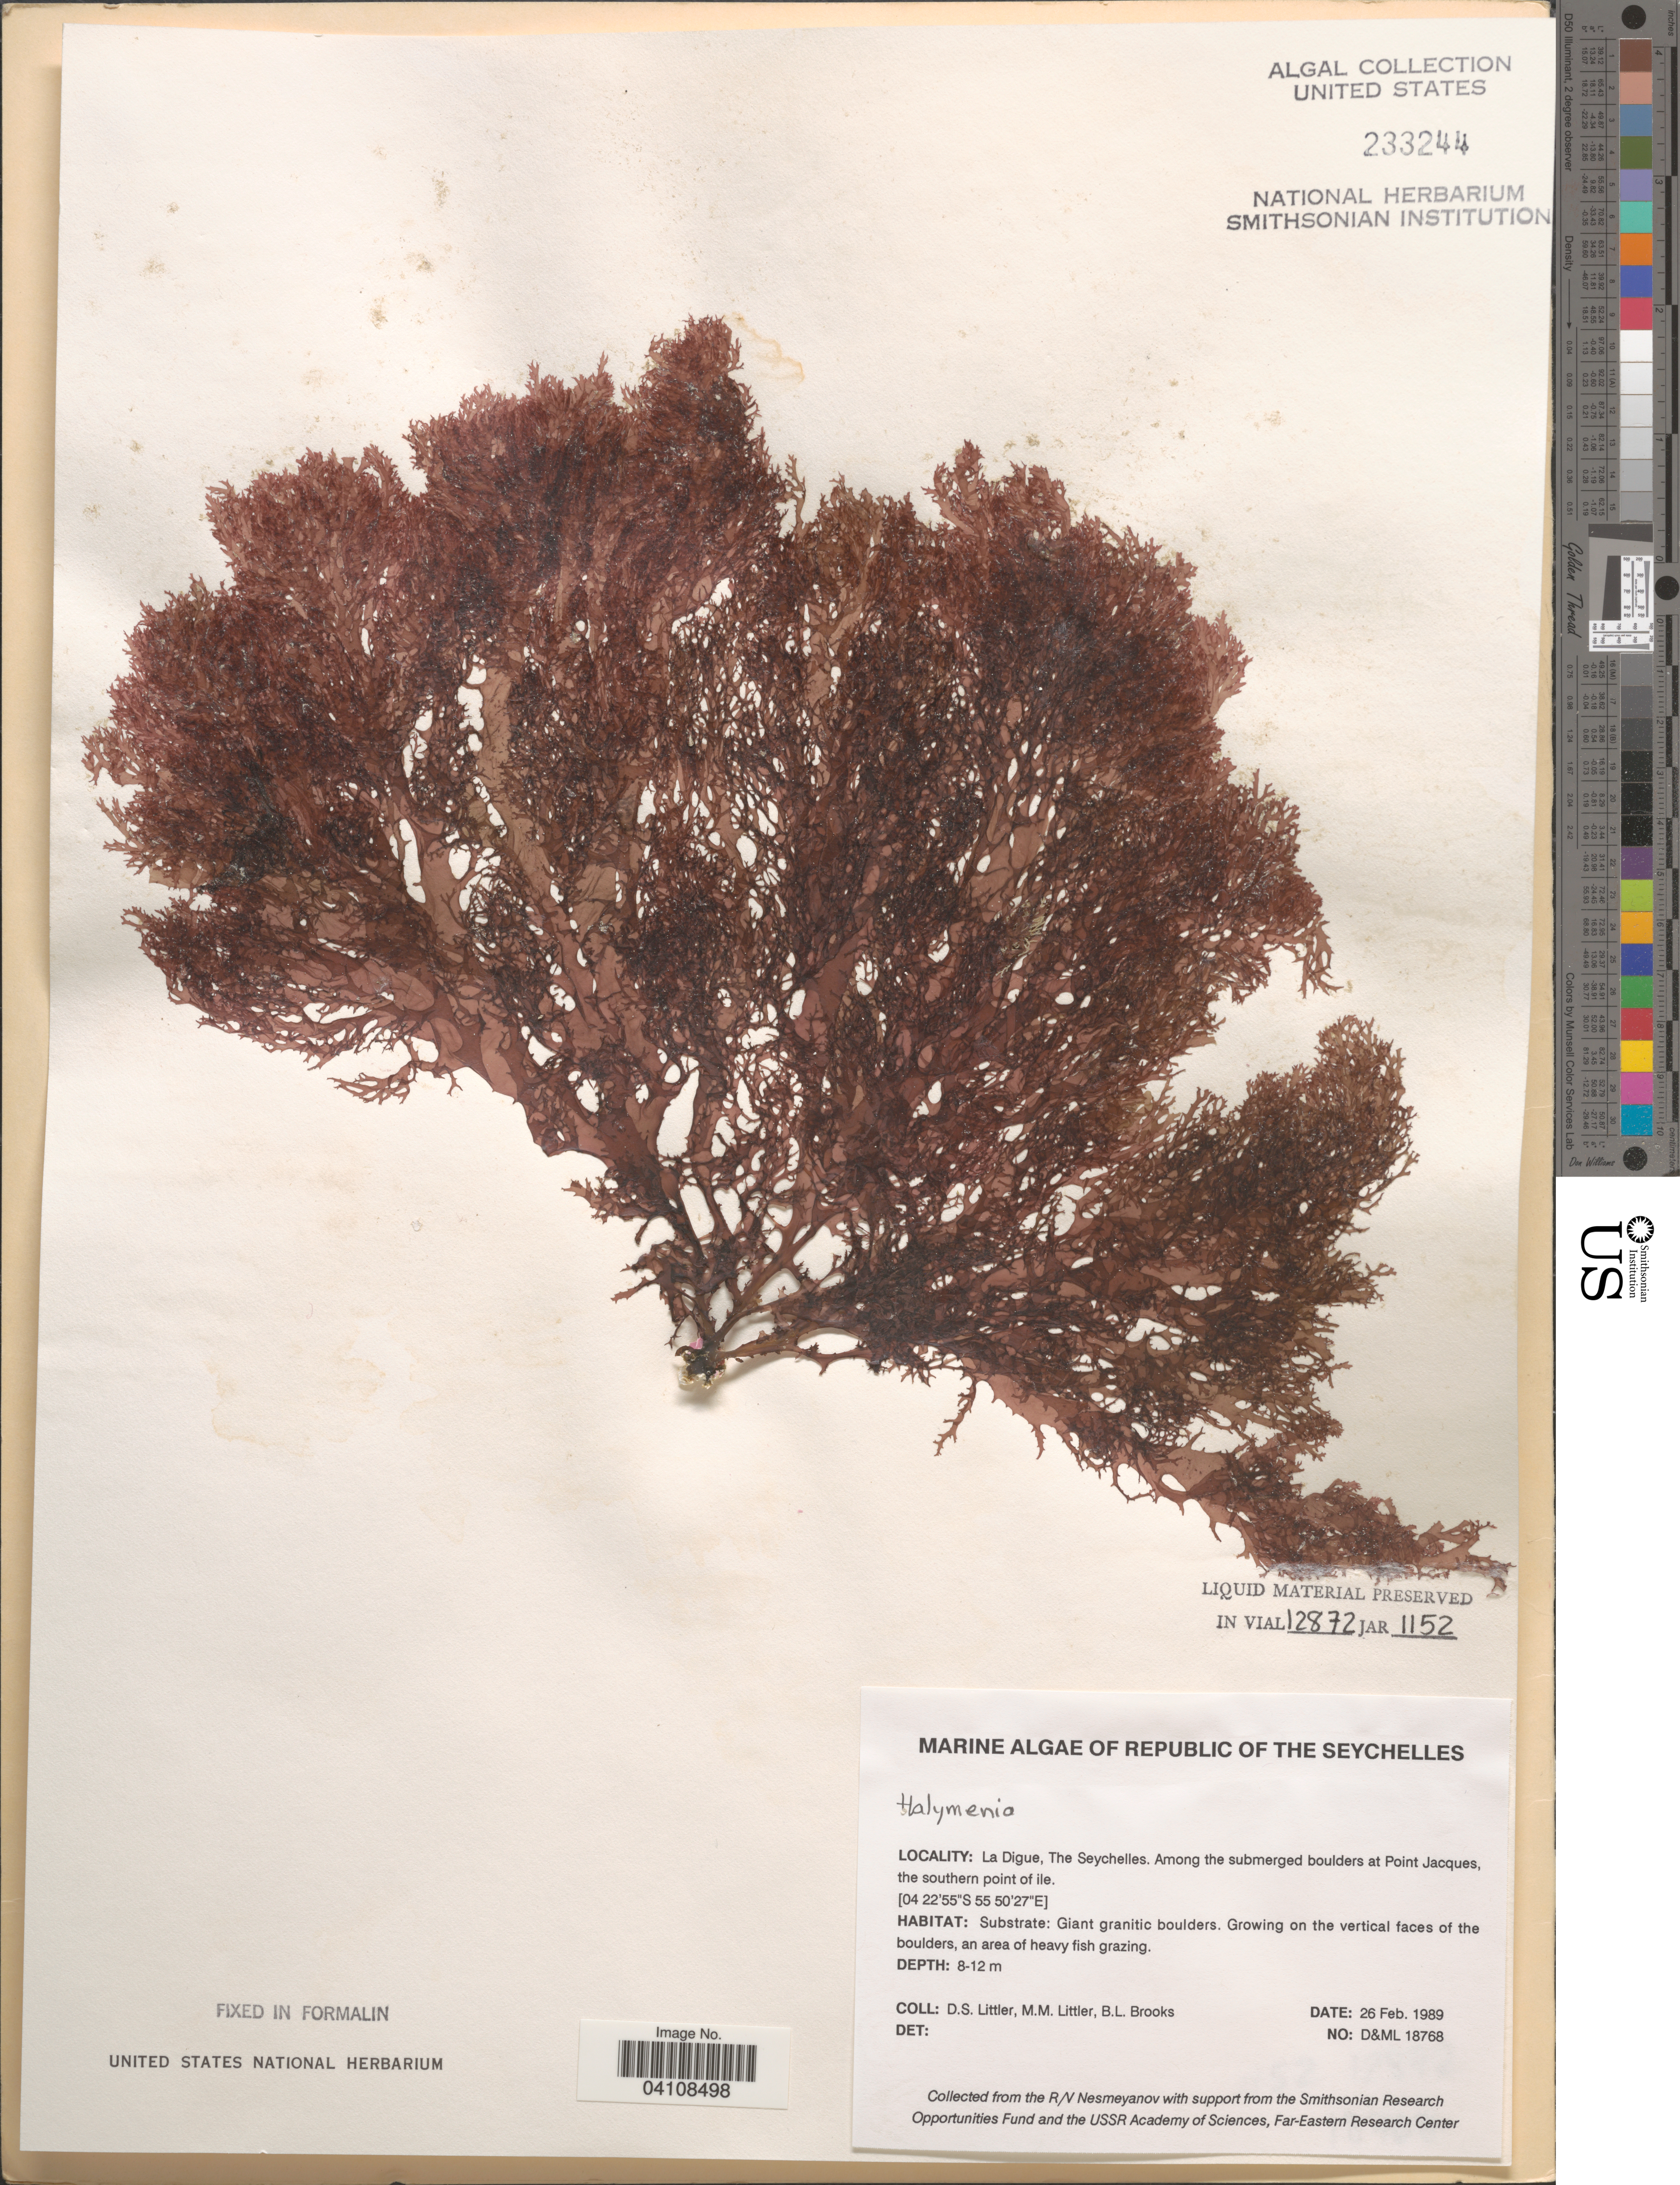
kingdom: Plantae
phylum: Rhodophyta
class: Florideophyceae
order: Halymeniales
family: Halymeniaceae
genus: Halymenia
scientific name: Halymenia sp.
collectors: D. S. Littler & B. Brooks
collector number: D&ML18768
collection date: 1989-02-26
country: Seychelles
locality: Republic of The Seychelles. La Digue. Among the submerged boulders at Point Jacques, the southern point of ile.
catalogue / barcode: US 233244